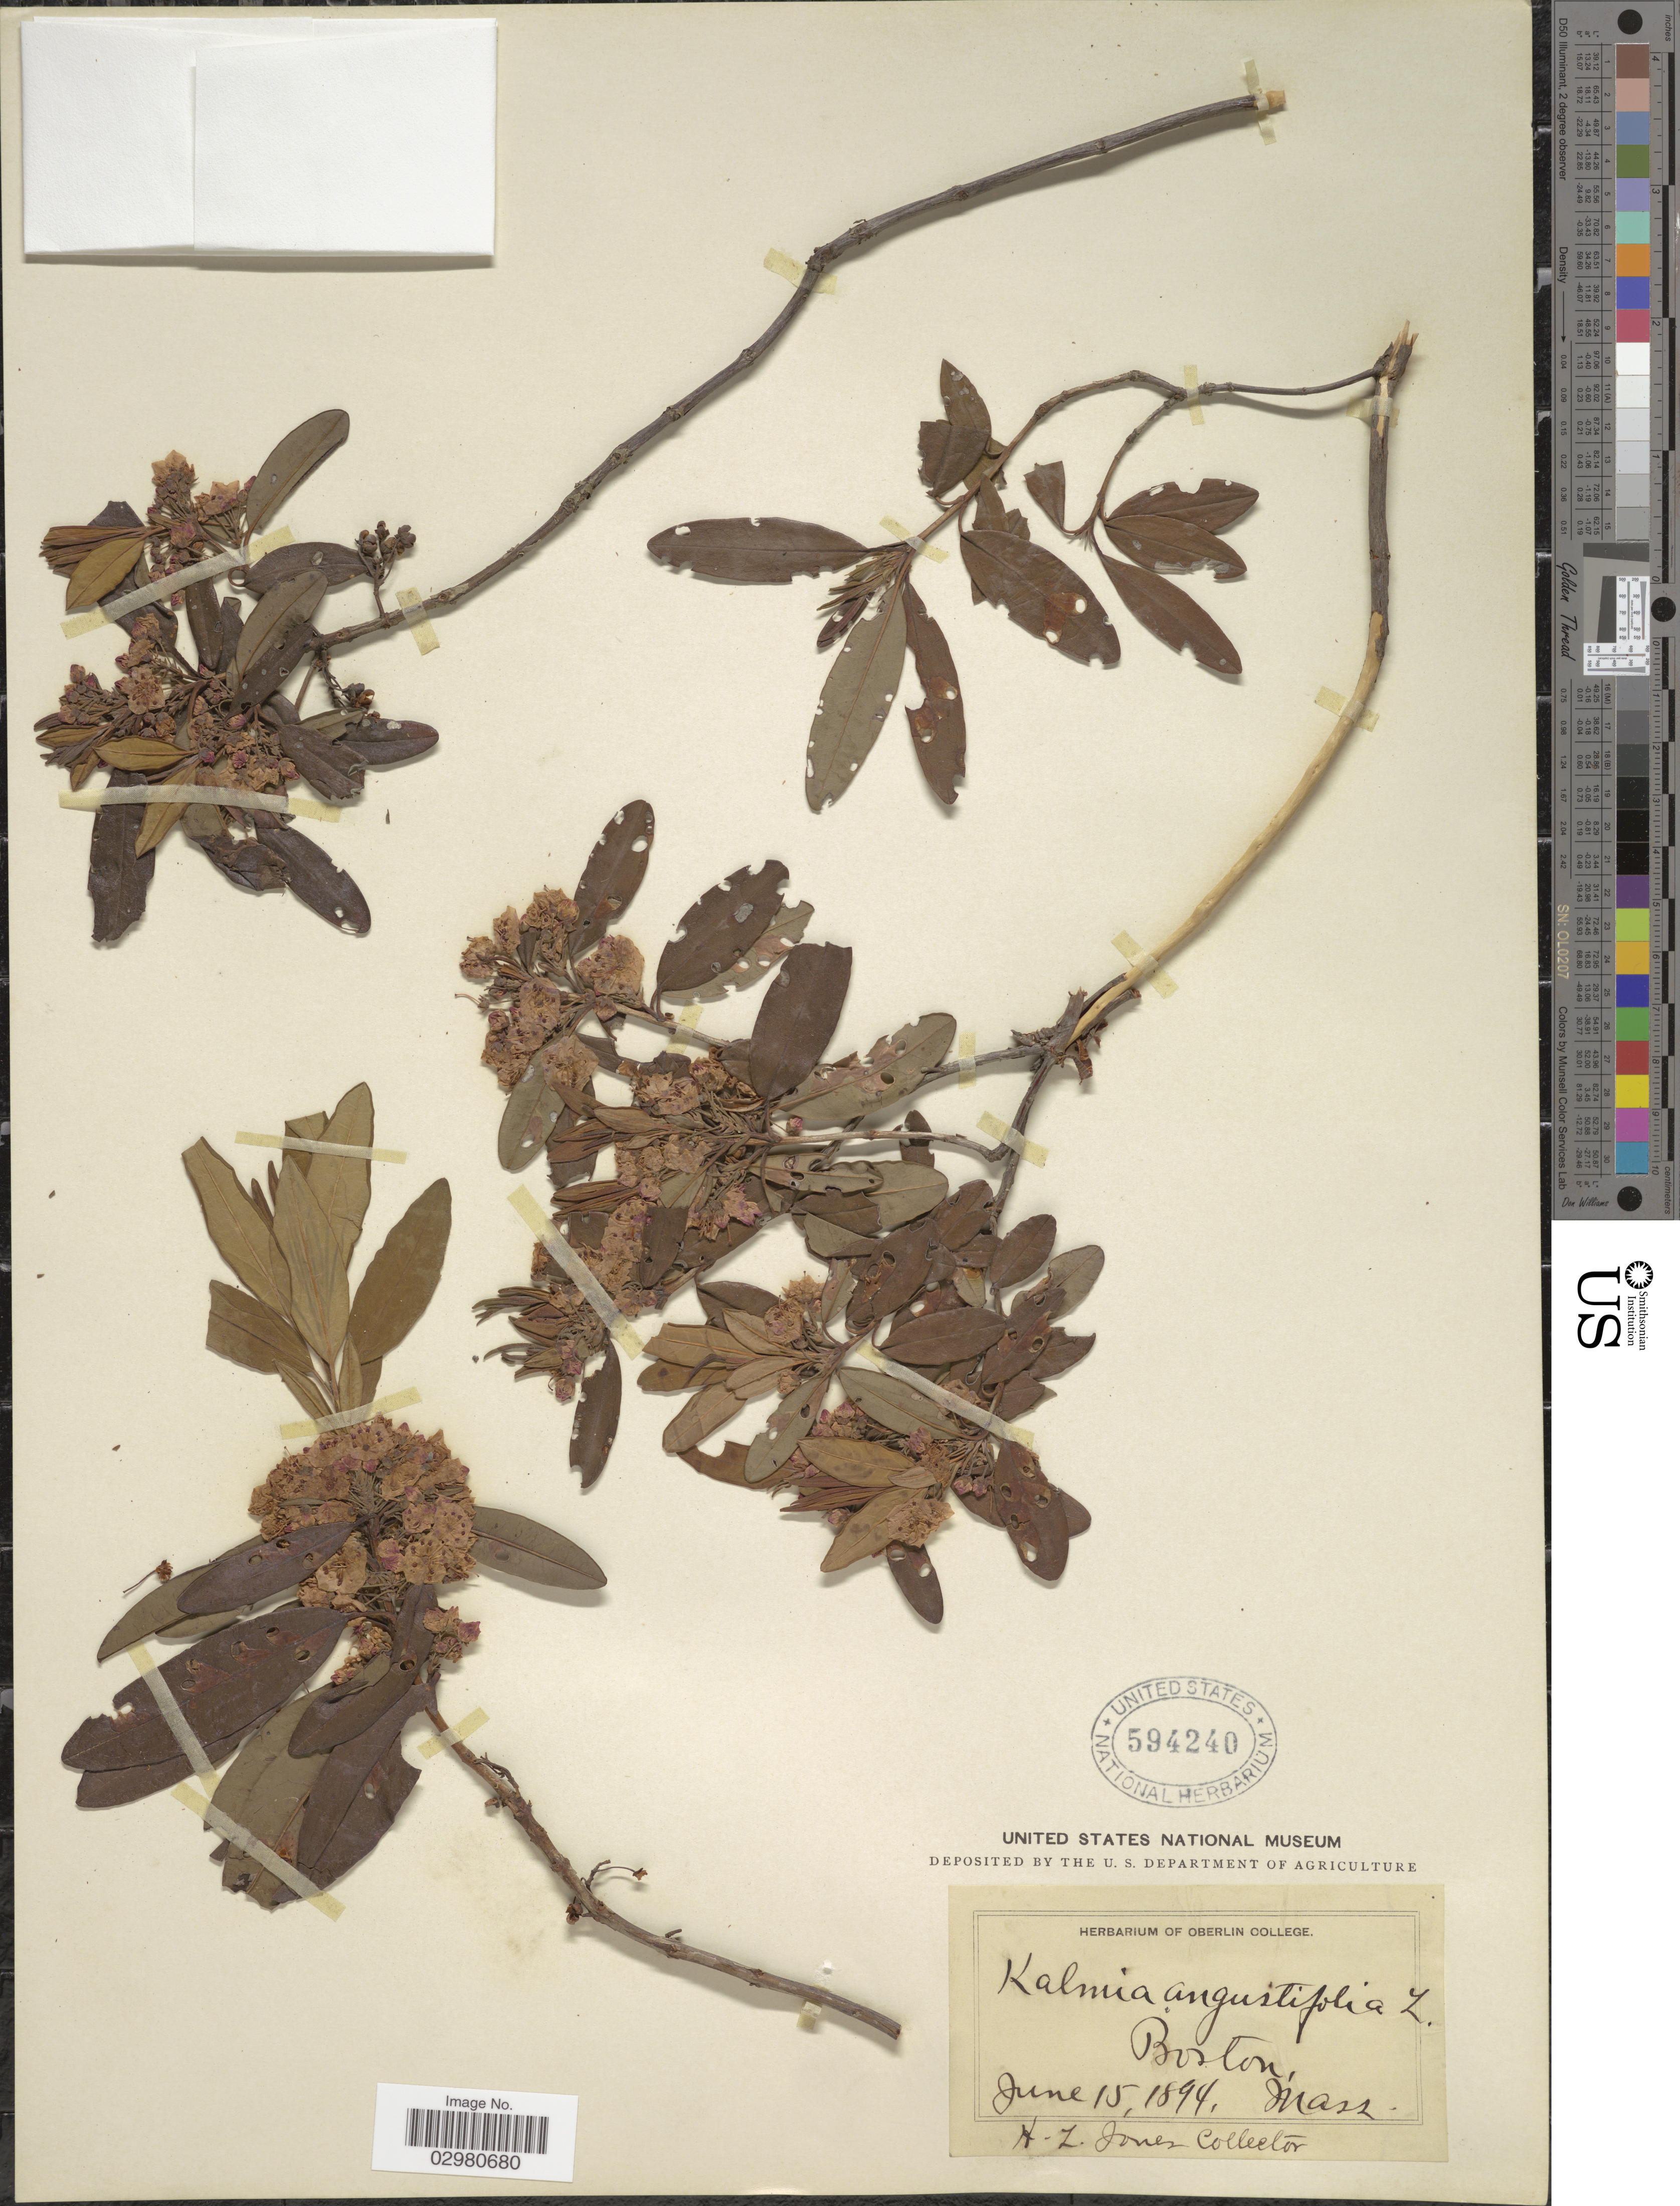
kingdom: Plantae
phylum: Tracheophyta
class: Magnoliopsida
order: Ericales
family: Ericaceae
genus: Kalmia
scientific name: Kalmia angustifolia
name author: L.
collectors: H. L. Jones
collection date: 1894-06-15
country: United States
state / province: Massachusetts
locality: Boston.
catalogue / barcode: US 594240